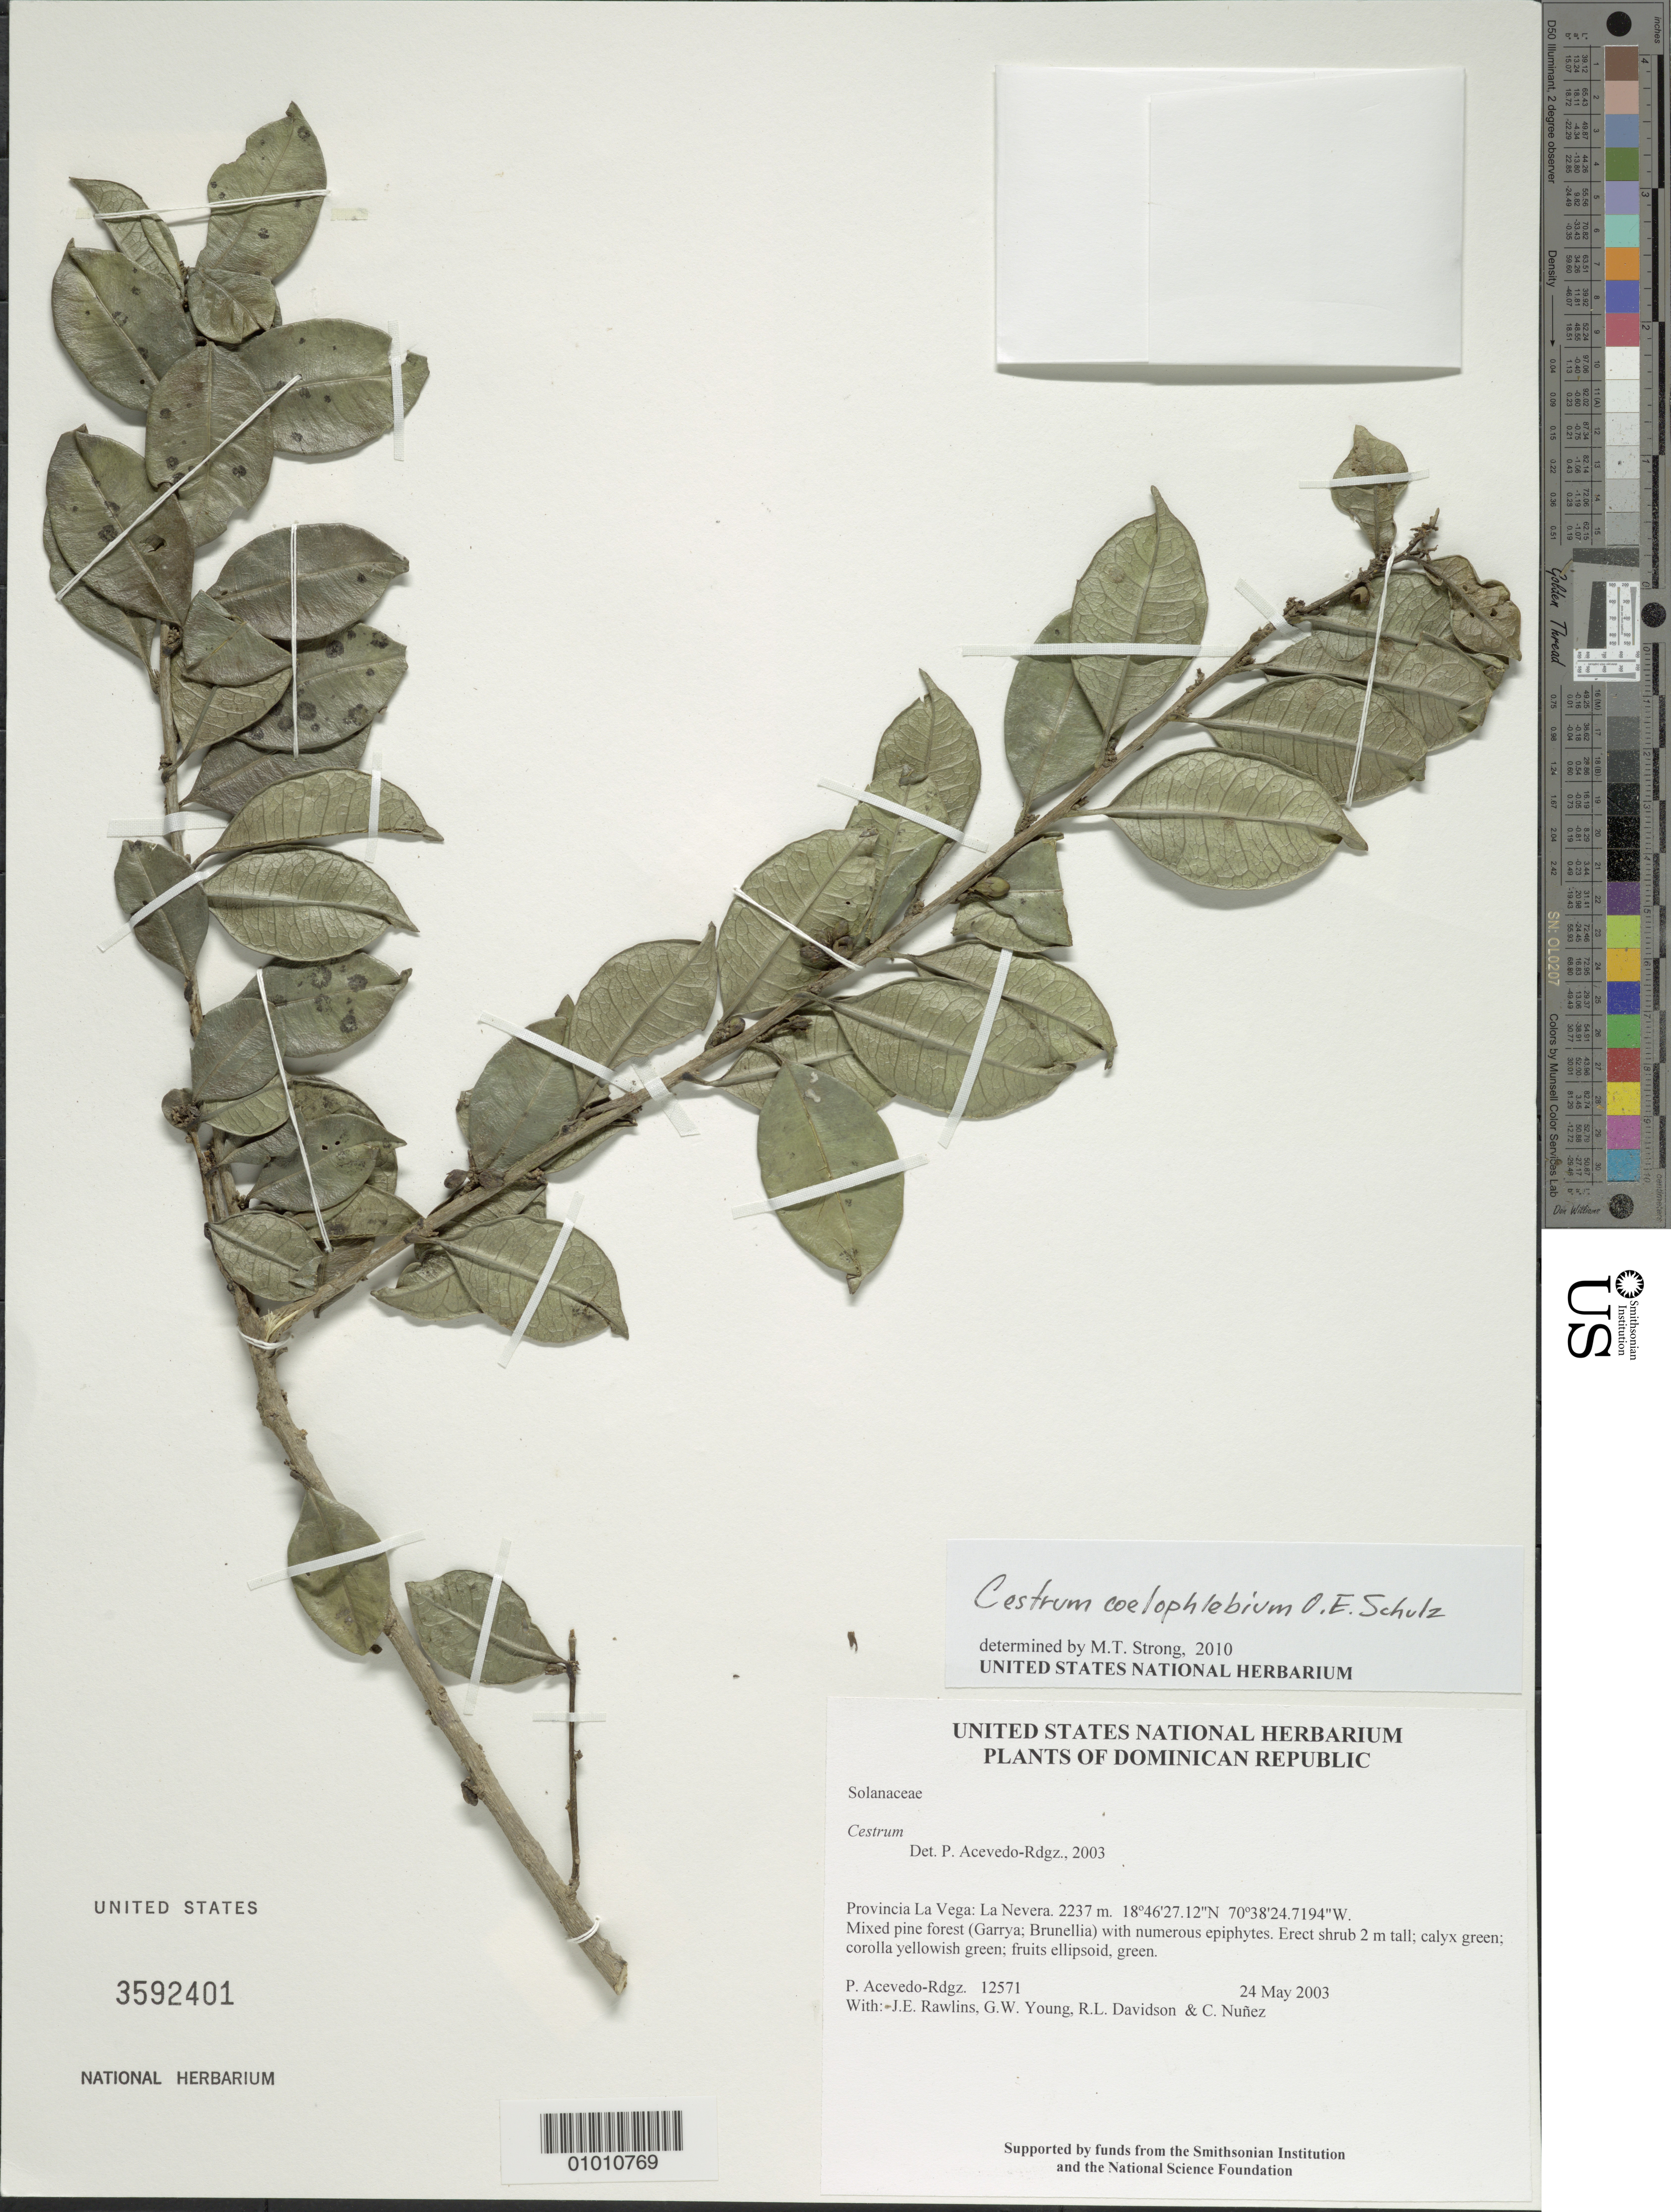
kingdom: Plantae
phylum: Tracheophyta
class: Magnoliopsida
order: Solanales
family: Solanaceae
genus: Cestrum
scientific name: Cestrum coelophlebium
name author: O.E. Schulz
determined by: Strong, M. T., (US), Smithsonian Institution - National Museum of Natural History (UNITED STATES)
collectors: P. Acevedo-Rodr., J. Rawlins, G. Young, R. Davidson & C. Nunez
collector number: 12571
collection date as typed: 24 May 2003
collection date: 2003-05-24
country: Dominican Republic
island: Hispaniola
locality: Provincia La Vega: La Nevera.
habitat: Mixed pine forest (Garrya; Brunellia) with numerous epiphytes.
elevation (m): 2237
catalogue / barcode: US 3592401